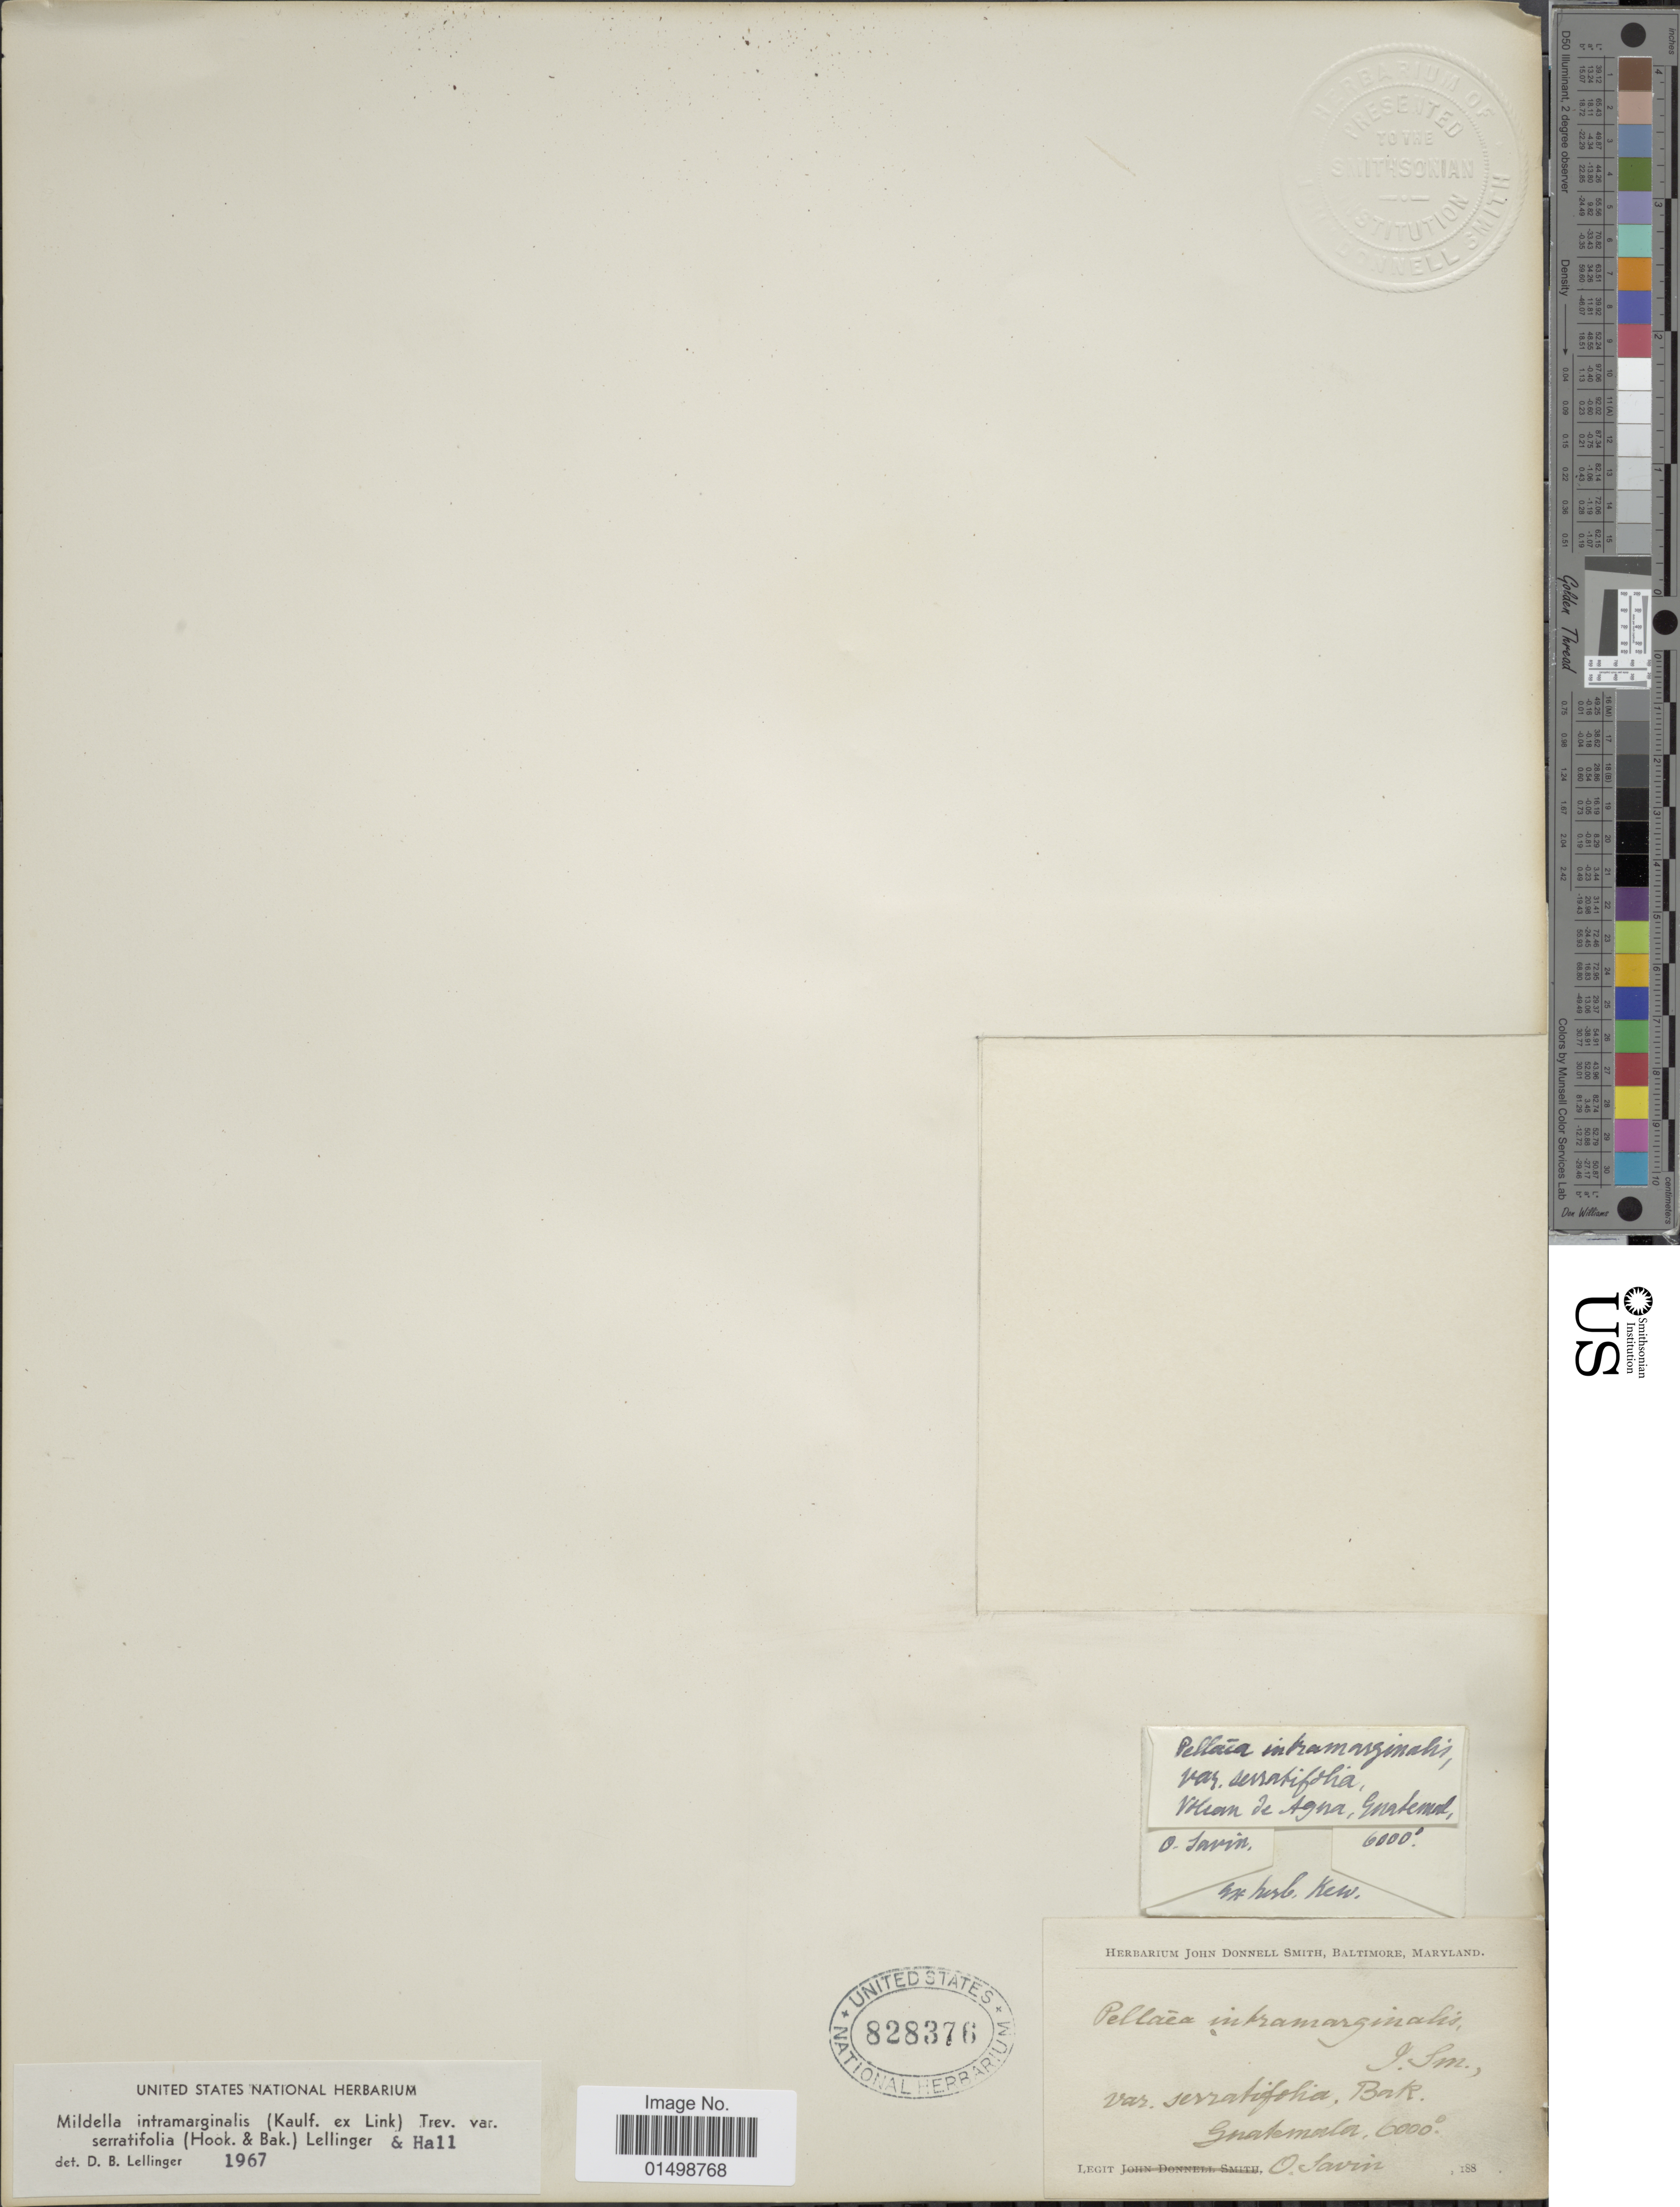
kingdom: Plantae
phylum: Tracheophyta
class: Polypodiopsida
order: Polypodiales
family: Pteridaceae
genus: Cheilanthes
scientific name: Cheilanthes intramarginalis var. serratifolia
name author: (Kaulf.) Hook.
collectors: O. Javin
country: Guatemala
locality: Volcan de agua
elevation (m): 1829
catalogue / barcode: US 828376